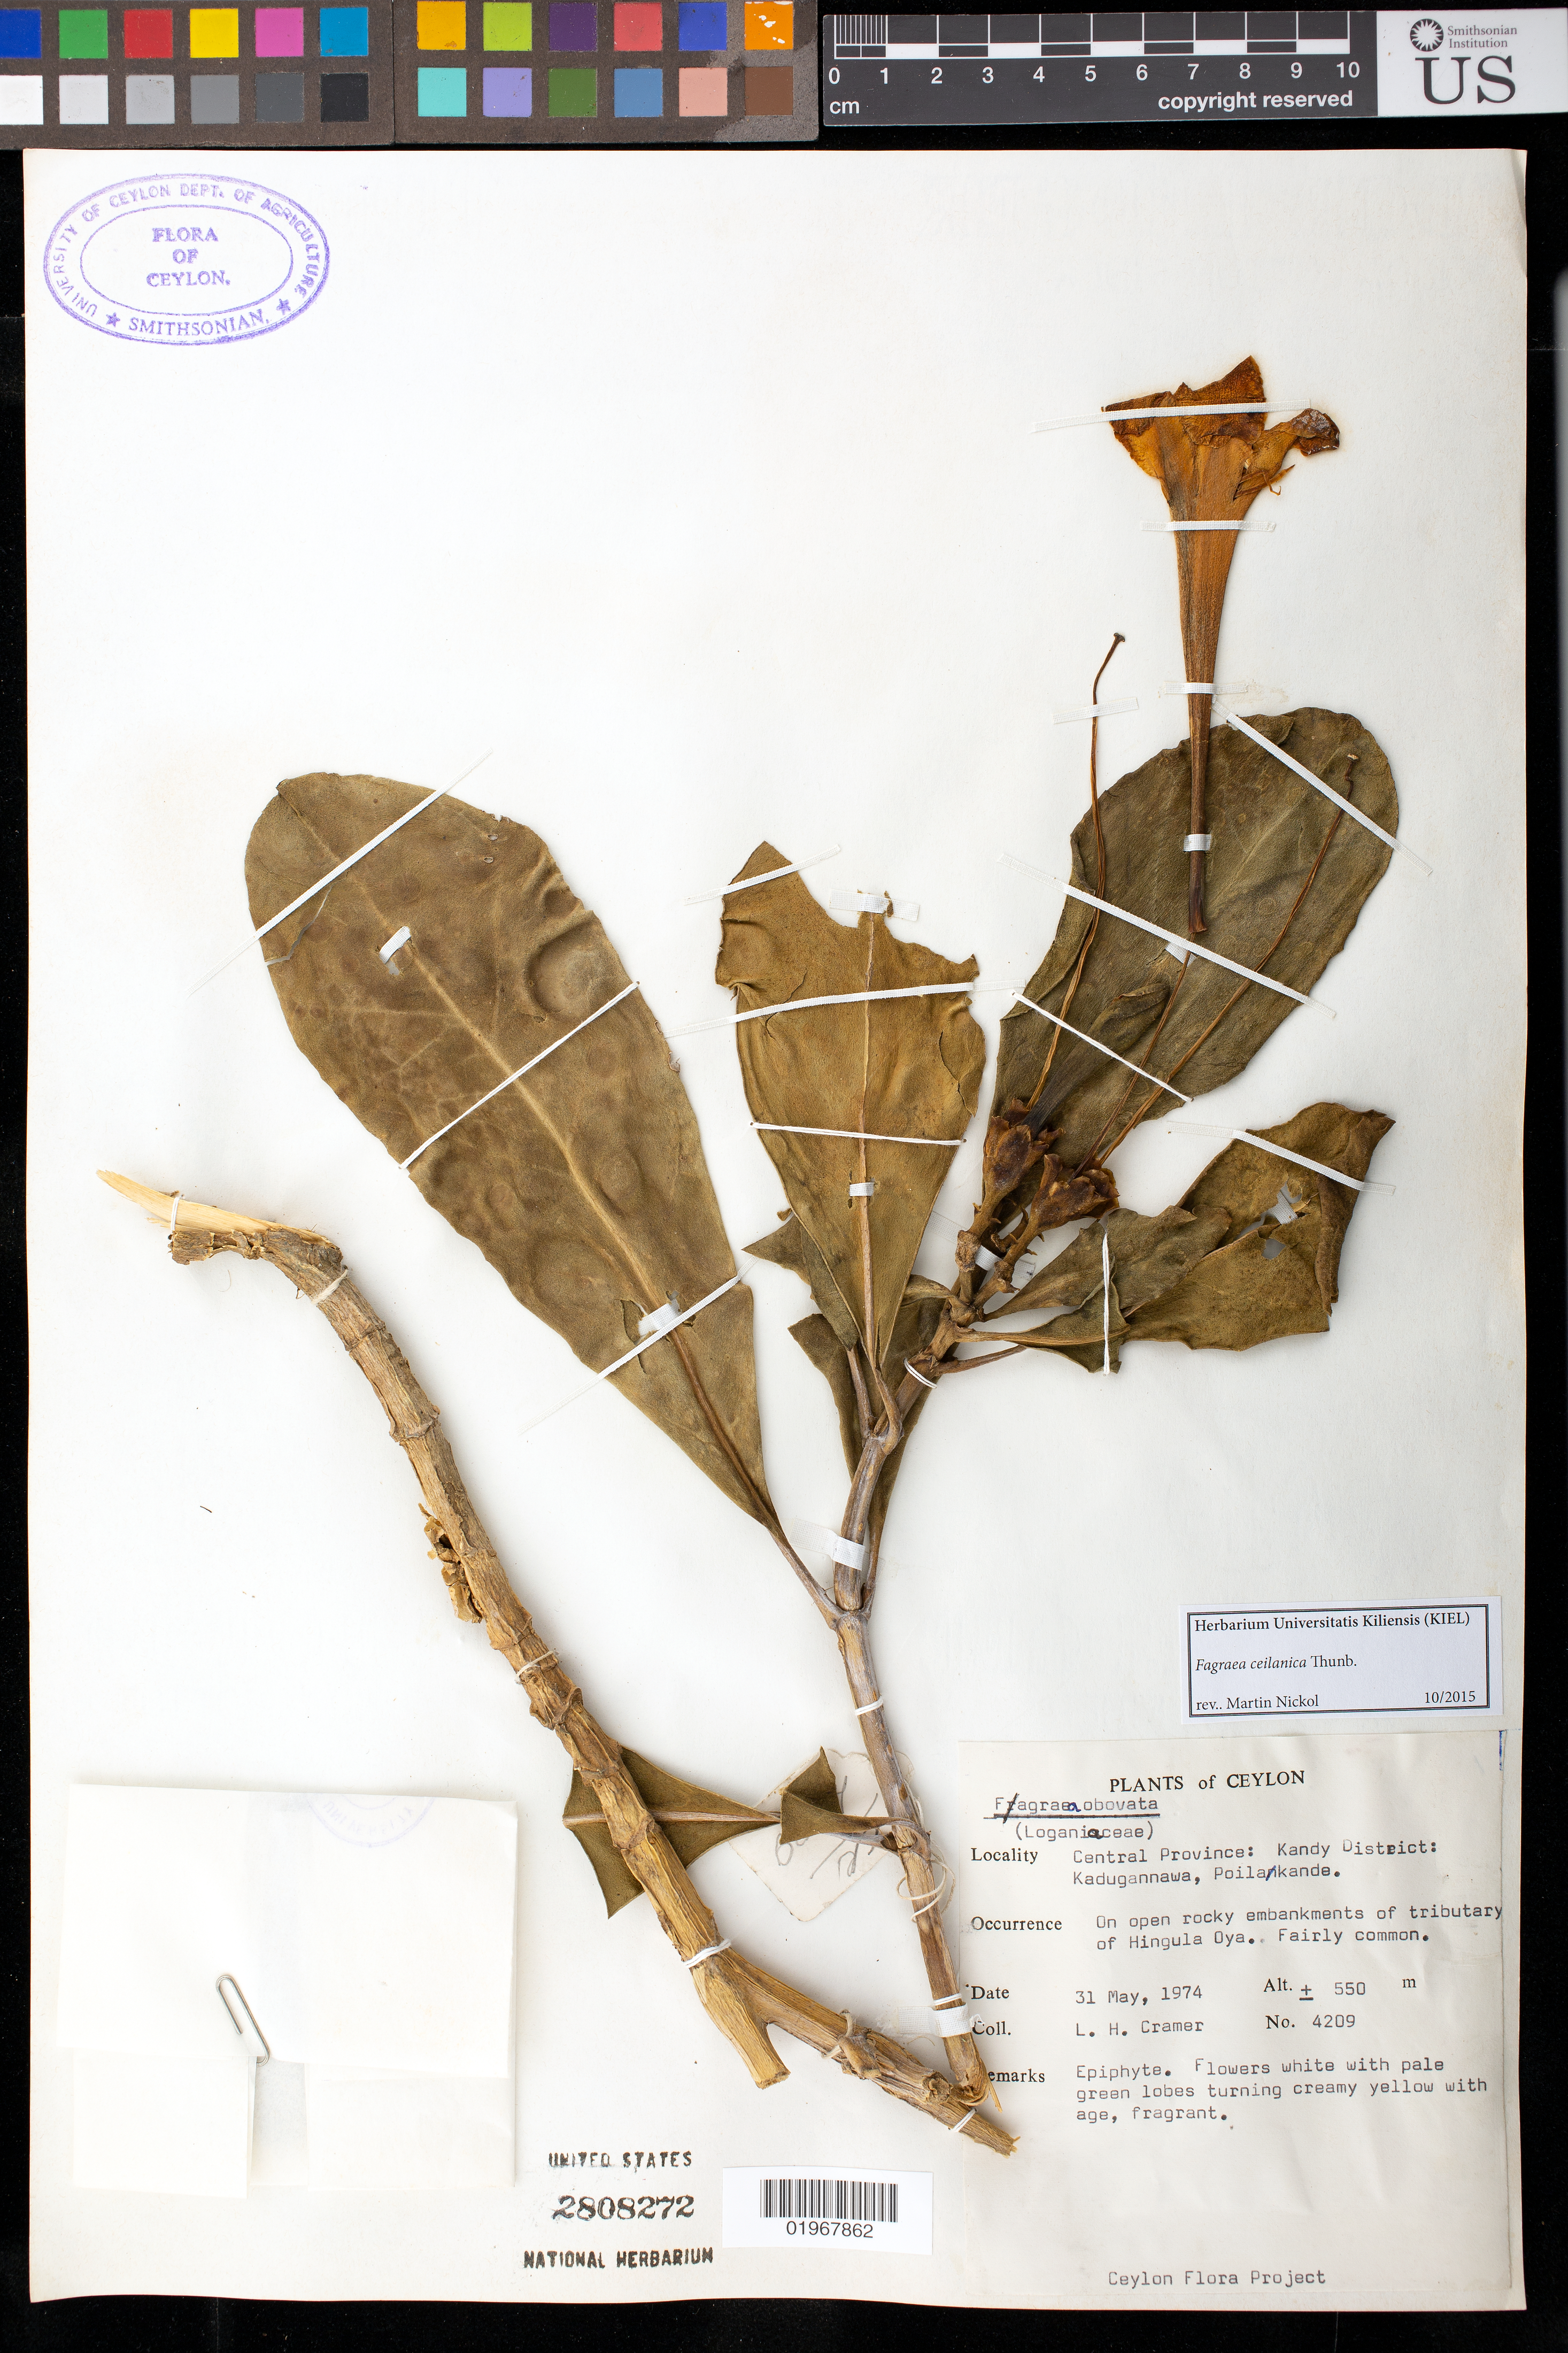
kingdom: Plantae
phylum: Tracheophyta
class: Magnoliopsida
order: Gentianales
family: Gentianaceae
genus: Fagraea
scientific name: Fagraea ceilanica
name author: Thunb.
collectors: L. H. Cramer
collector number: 4209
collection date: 1974-05-31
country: Sri Lanka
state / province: Central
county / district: Kandy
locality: Kadugannawa, Poilakande.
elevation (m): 550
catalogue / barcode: US 2808272